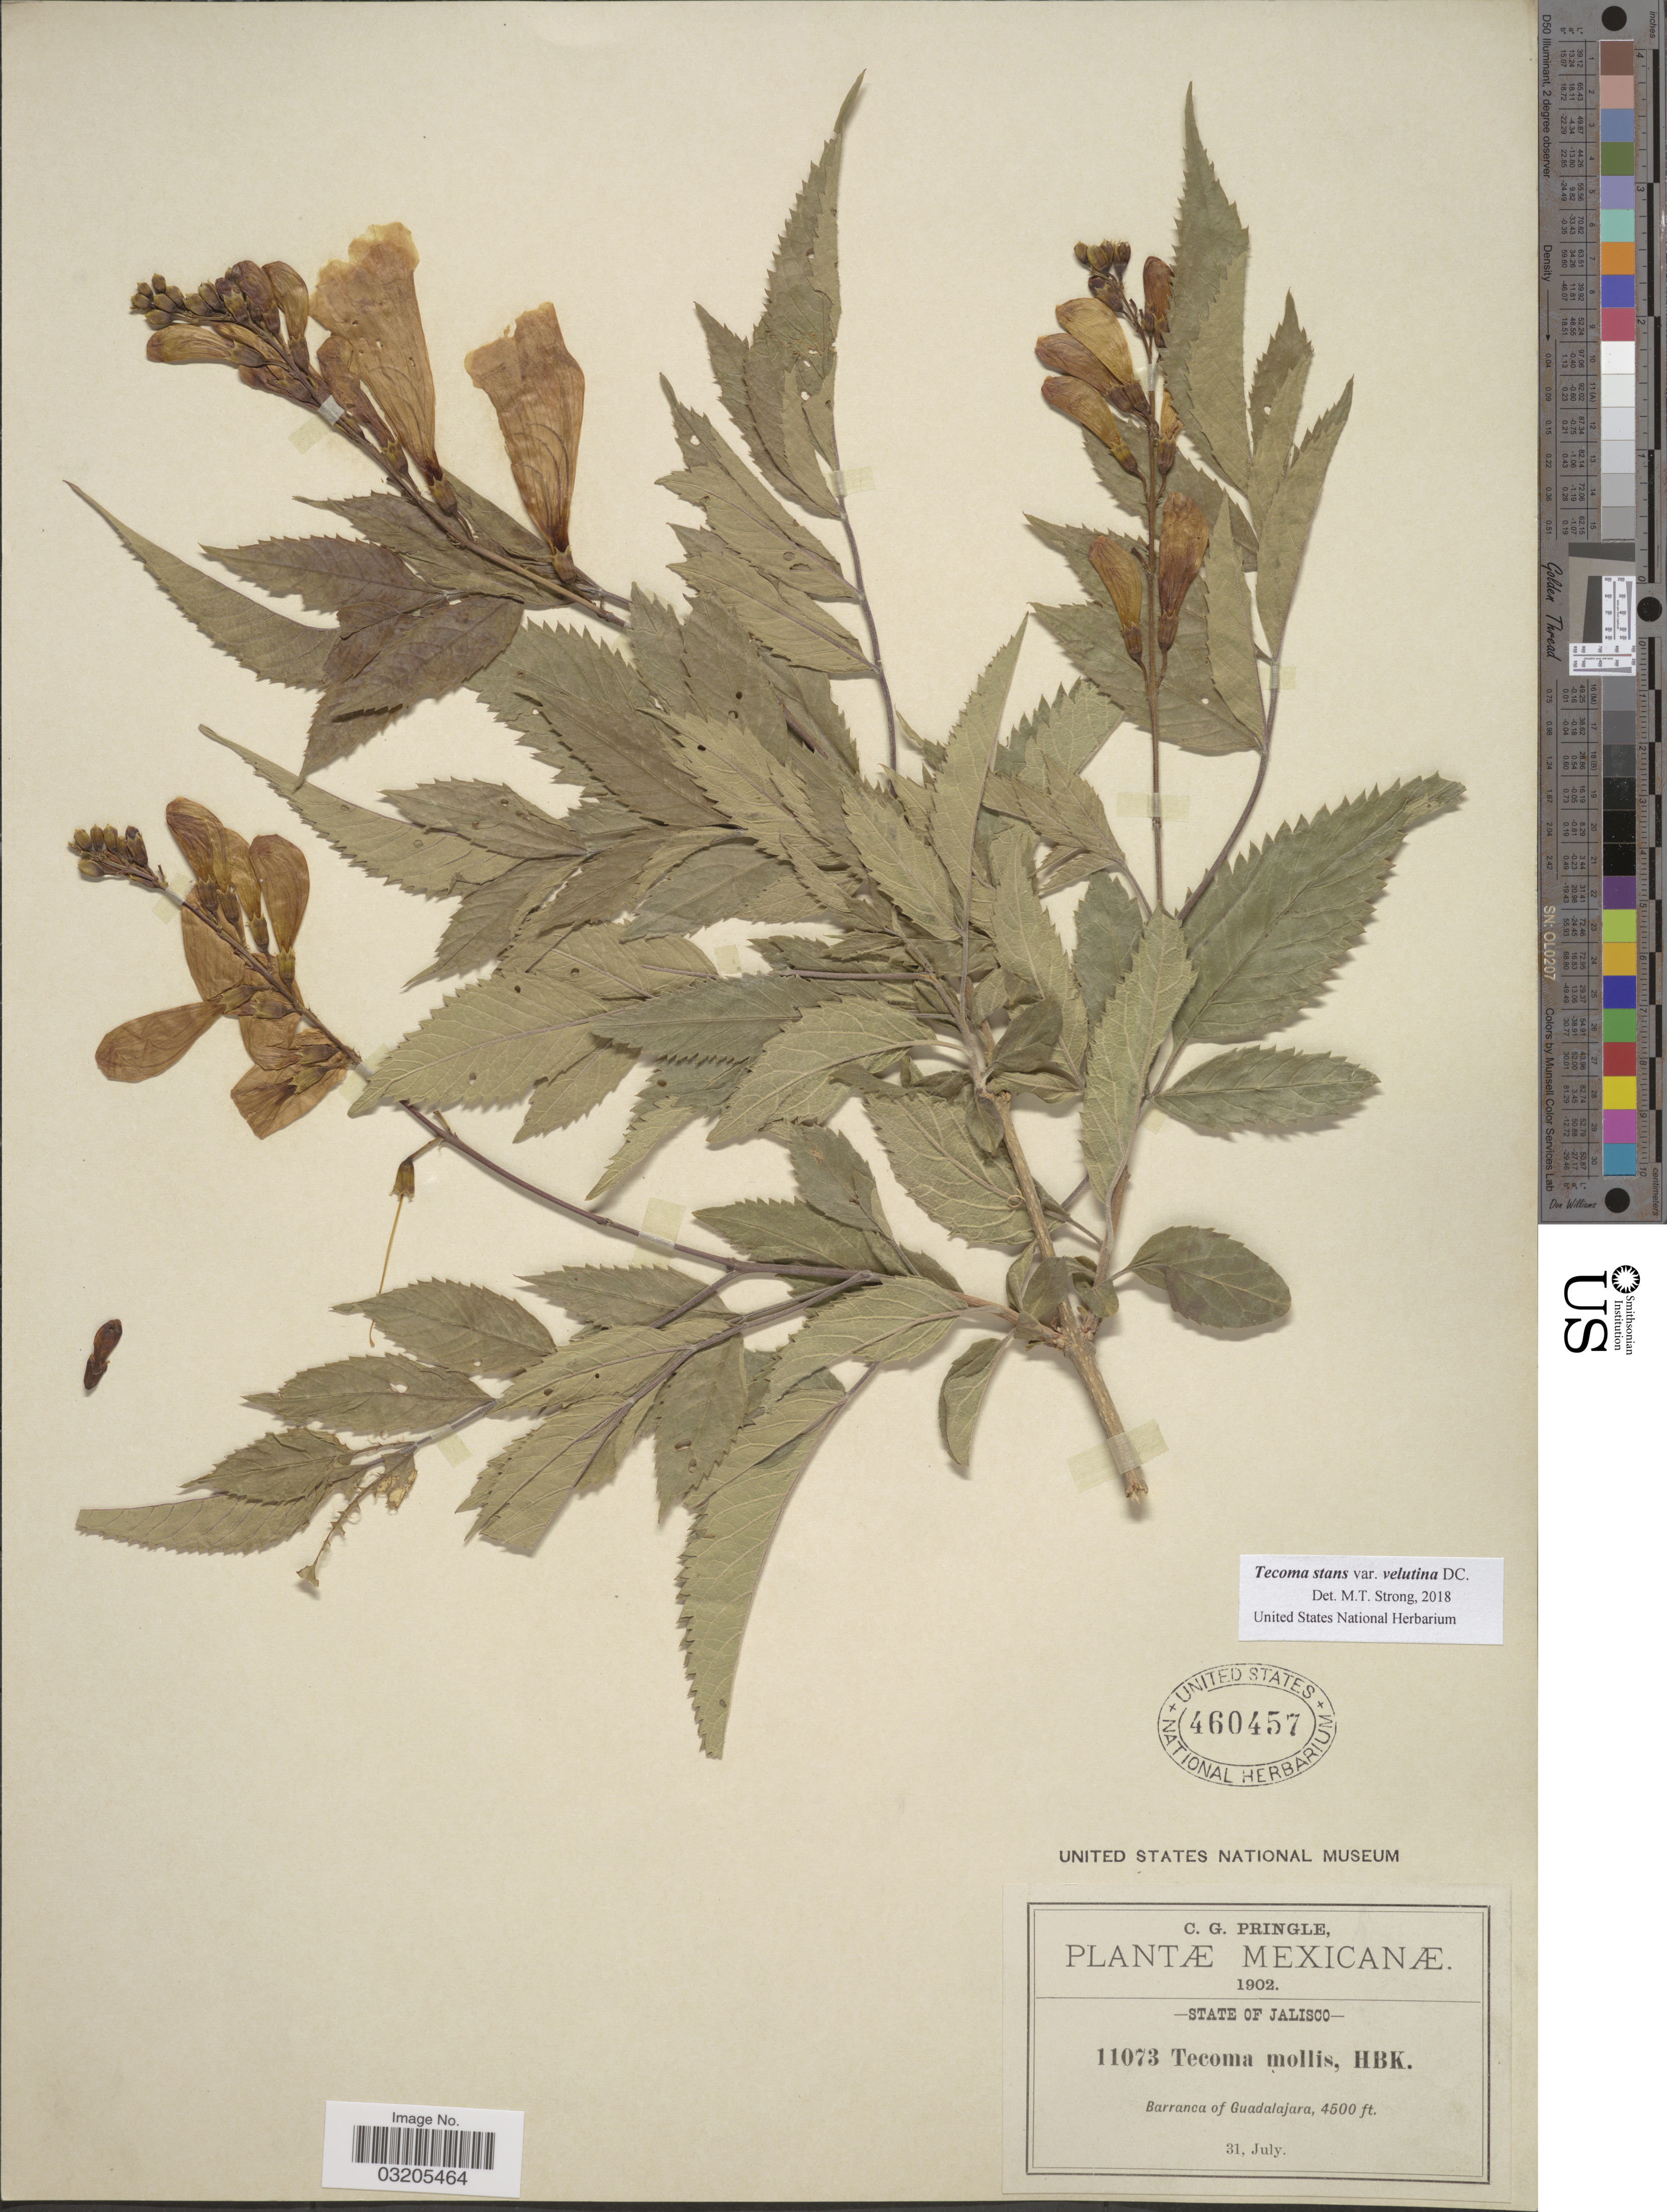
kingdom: Plantae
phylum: Tracheophyta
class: Magnoliopsida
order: Lamiales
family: Bignoniaceae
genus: Tecoma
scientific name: Tecoma stans var. velutina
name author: DC.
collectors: C. G. Pringle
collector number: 11073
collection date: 1902-07-31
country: Mexico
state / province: Jalisco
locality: Barranca of Guadalajara.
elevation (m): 1372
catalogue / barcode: US 460457